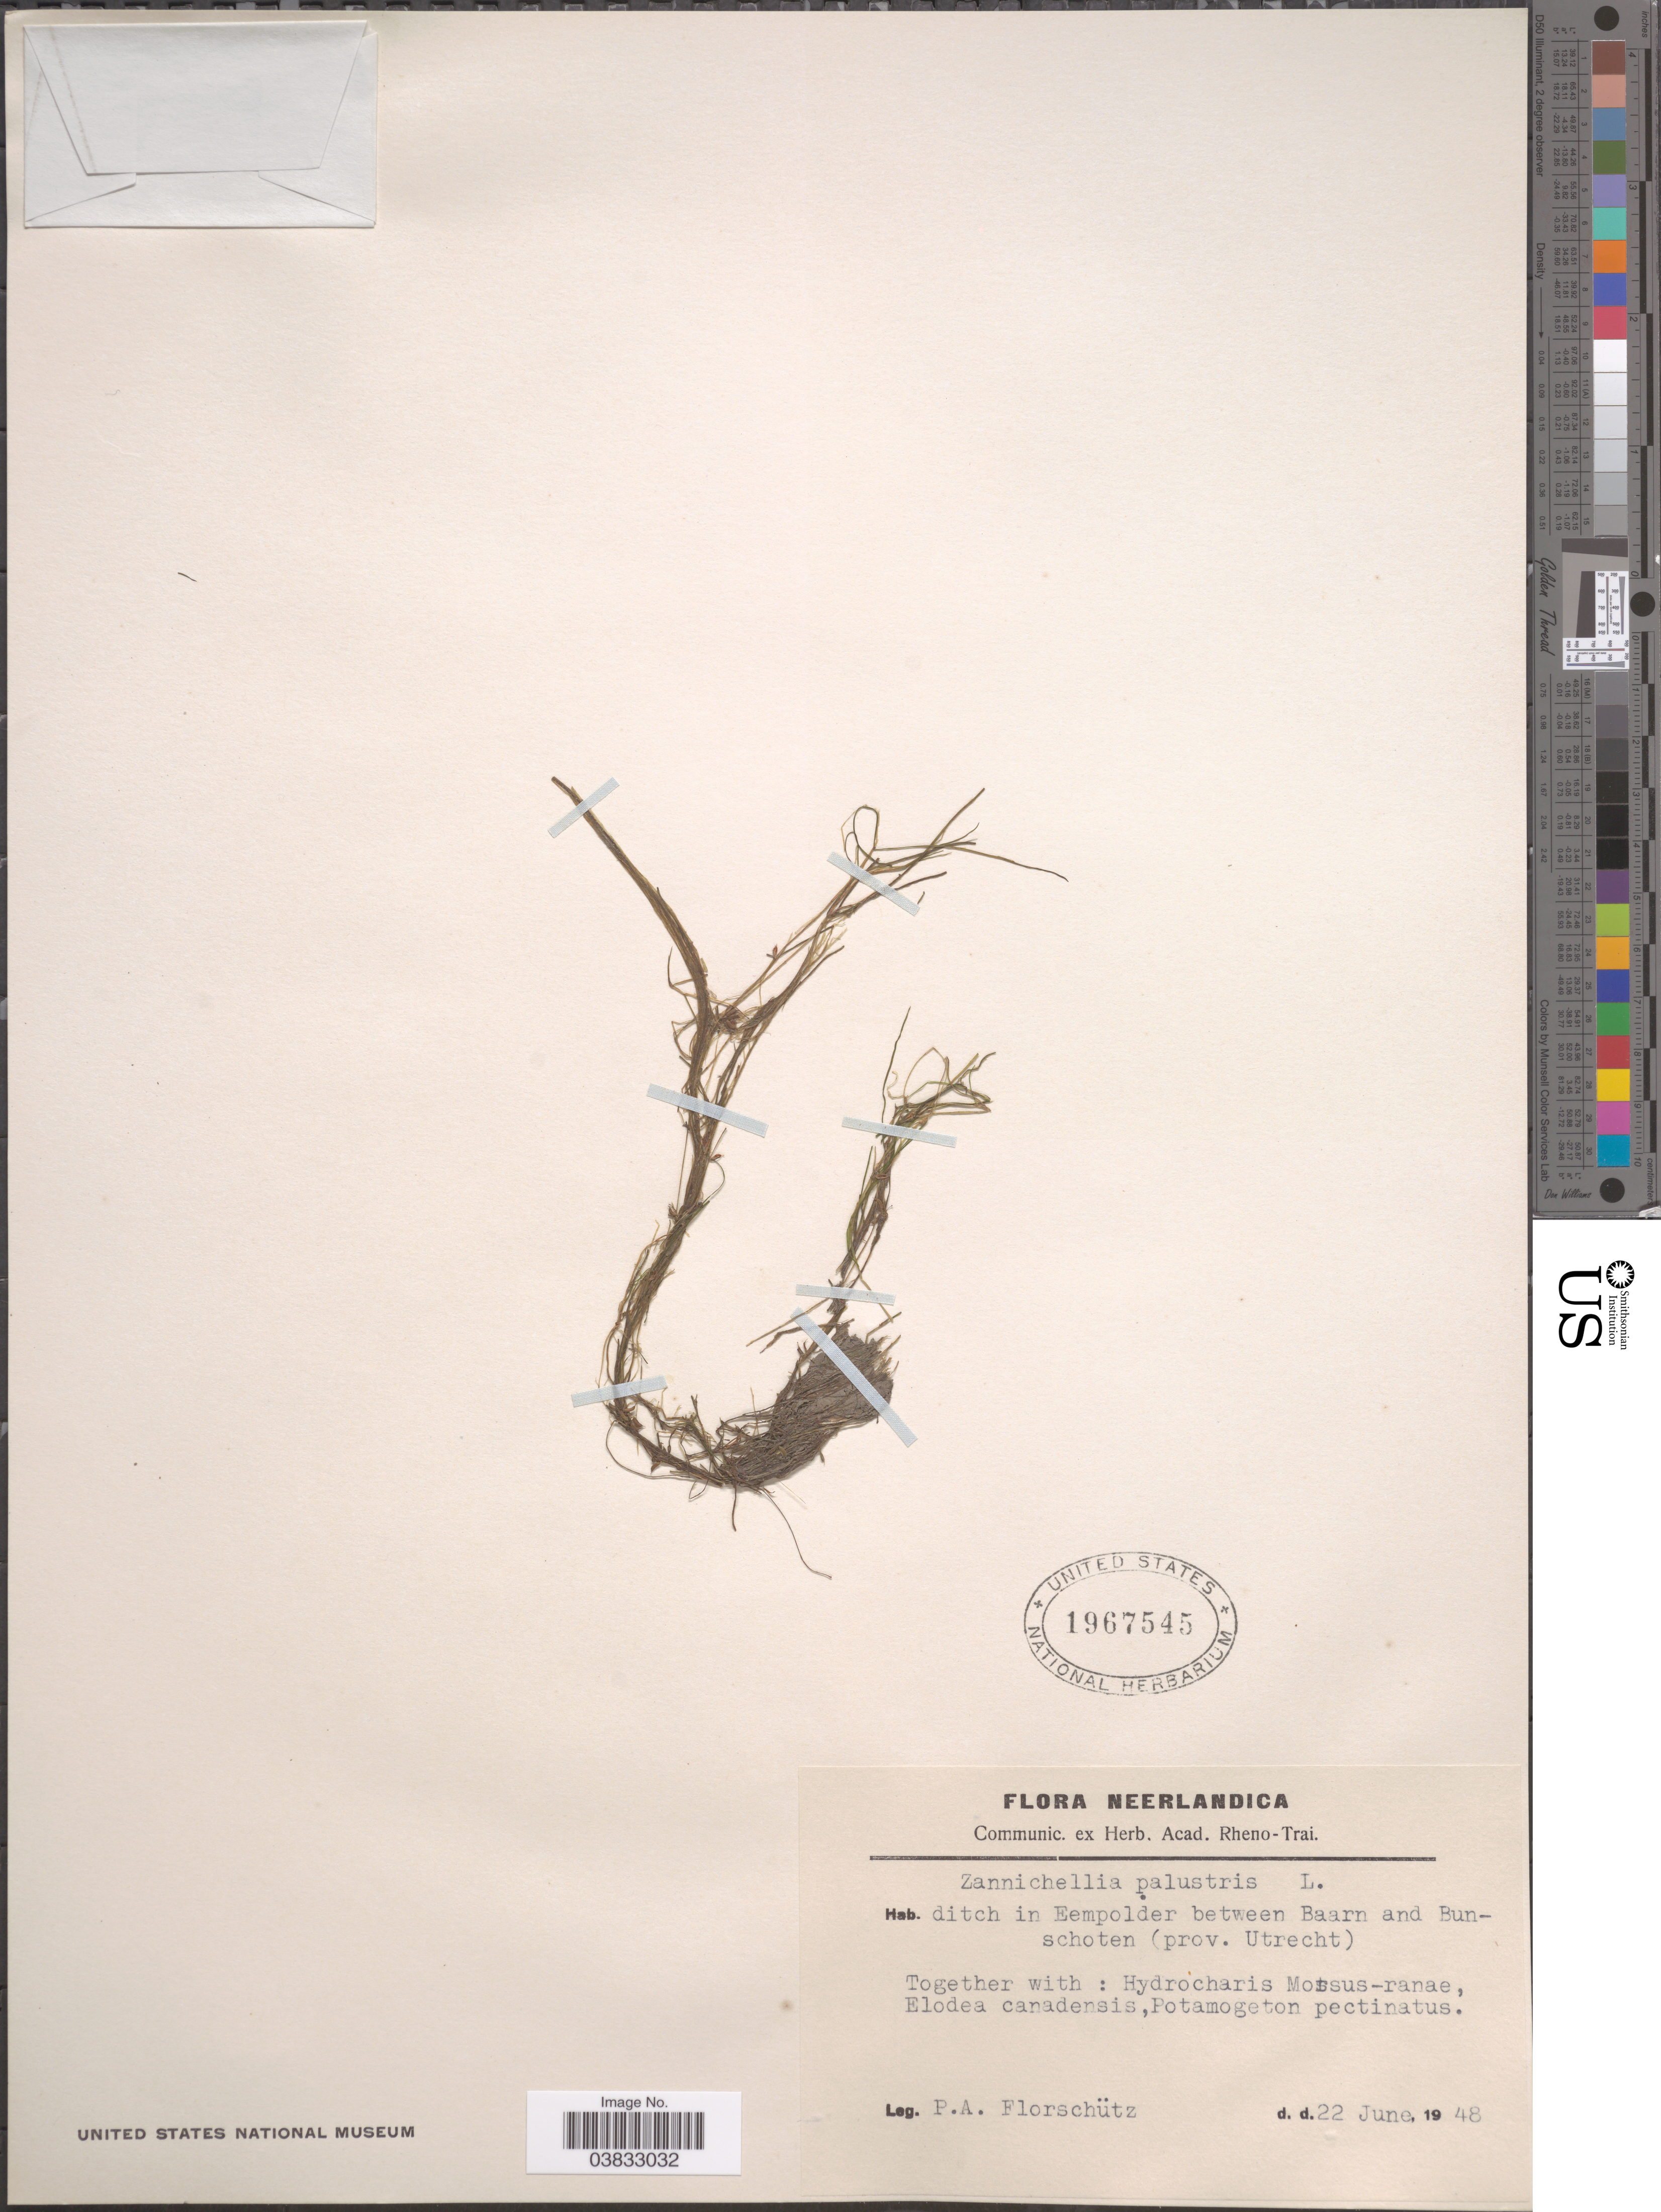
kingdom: Plantae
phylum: Tracheophyta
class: Liliopsida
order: Alismatales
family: Potamogetonaceae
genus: Zannichellia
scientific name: Zannichellia palustris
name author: L.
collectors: P. Florschütz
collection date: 1948-06-22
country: Netherlands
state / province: Utrecht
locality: Neerlandica. Ditch in Eempolder between Baarn and Bunschoten.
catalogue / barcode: US 1967545